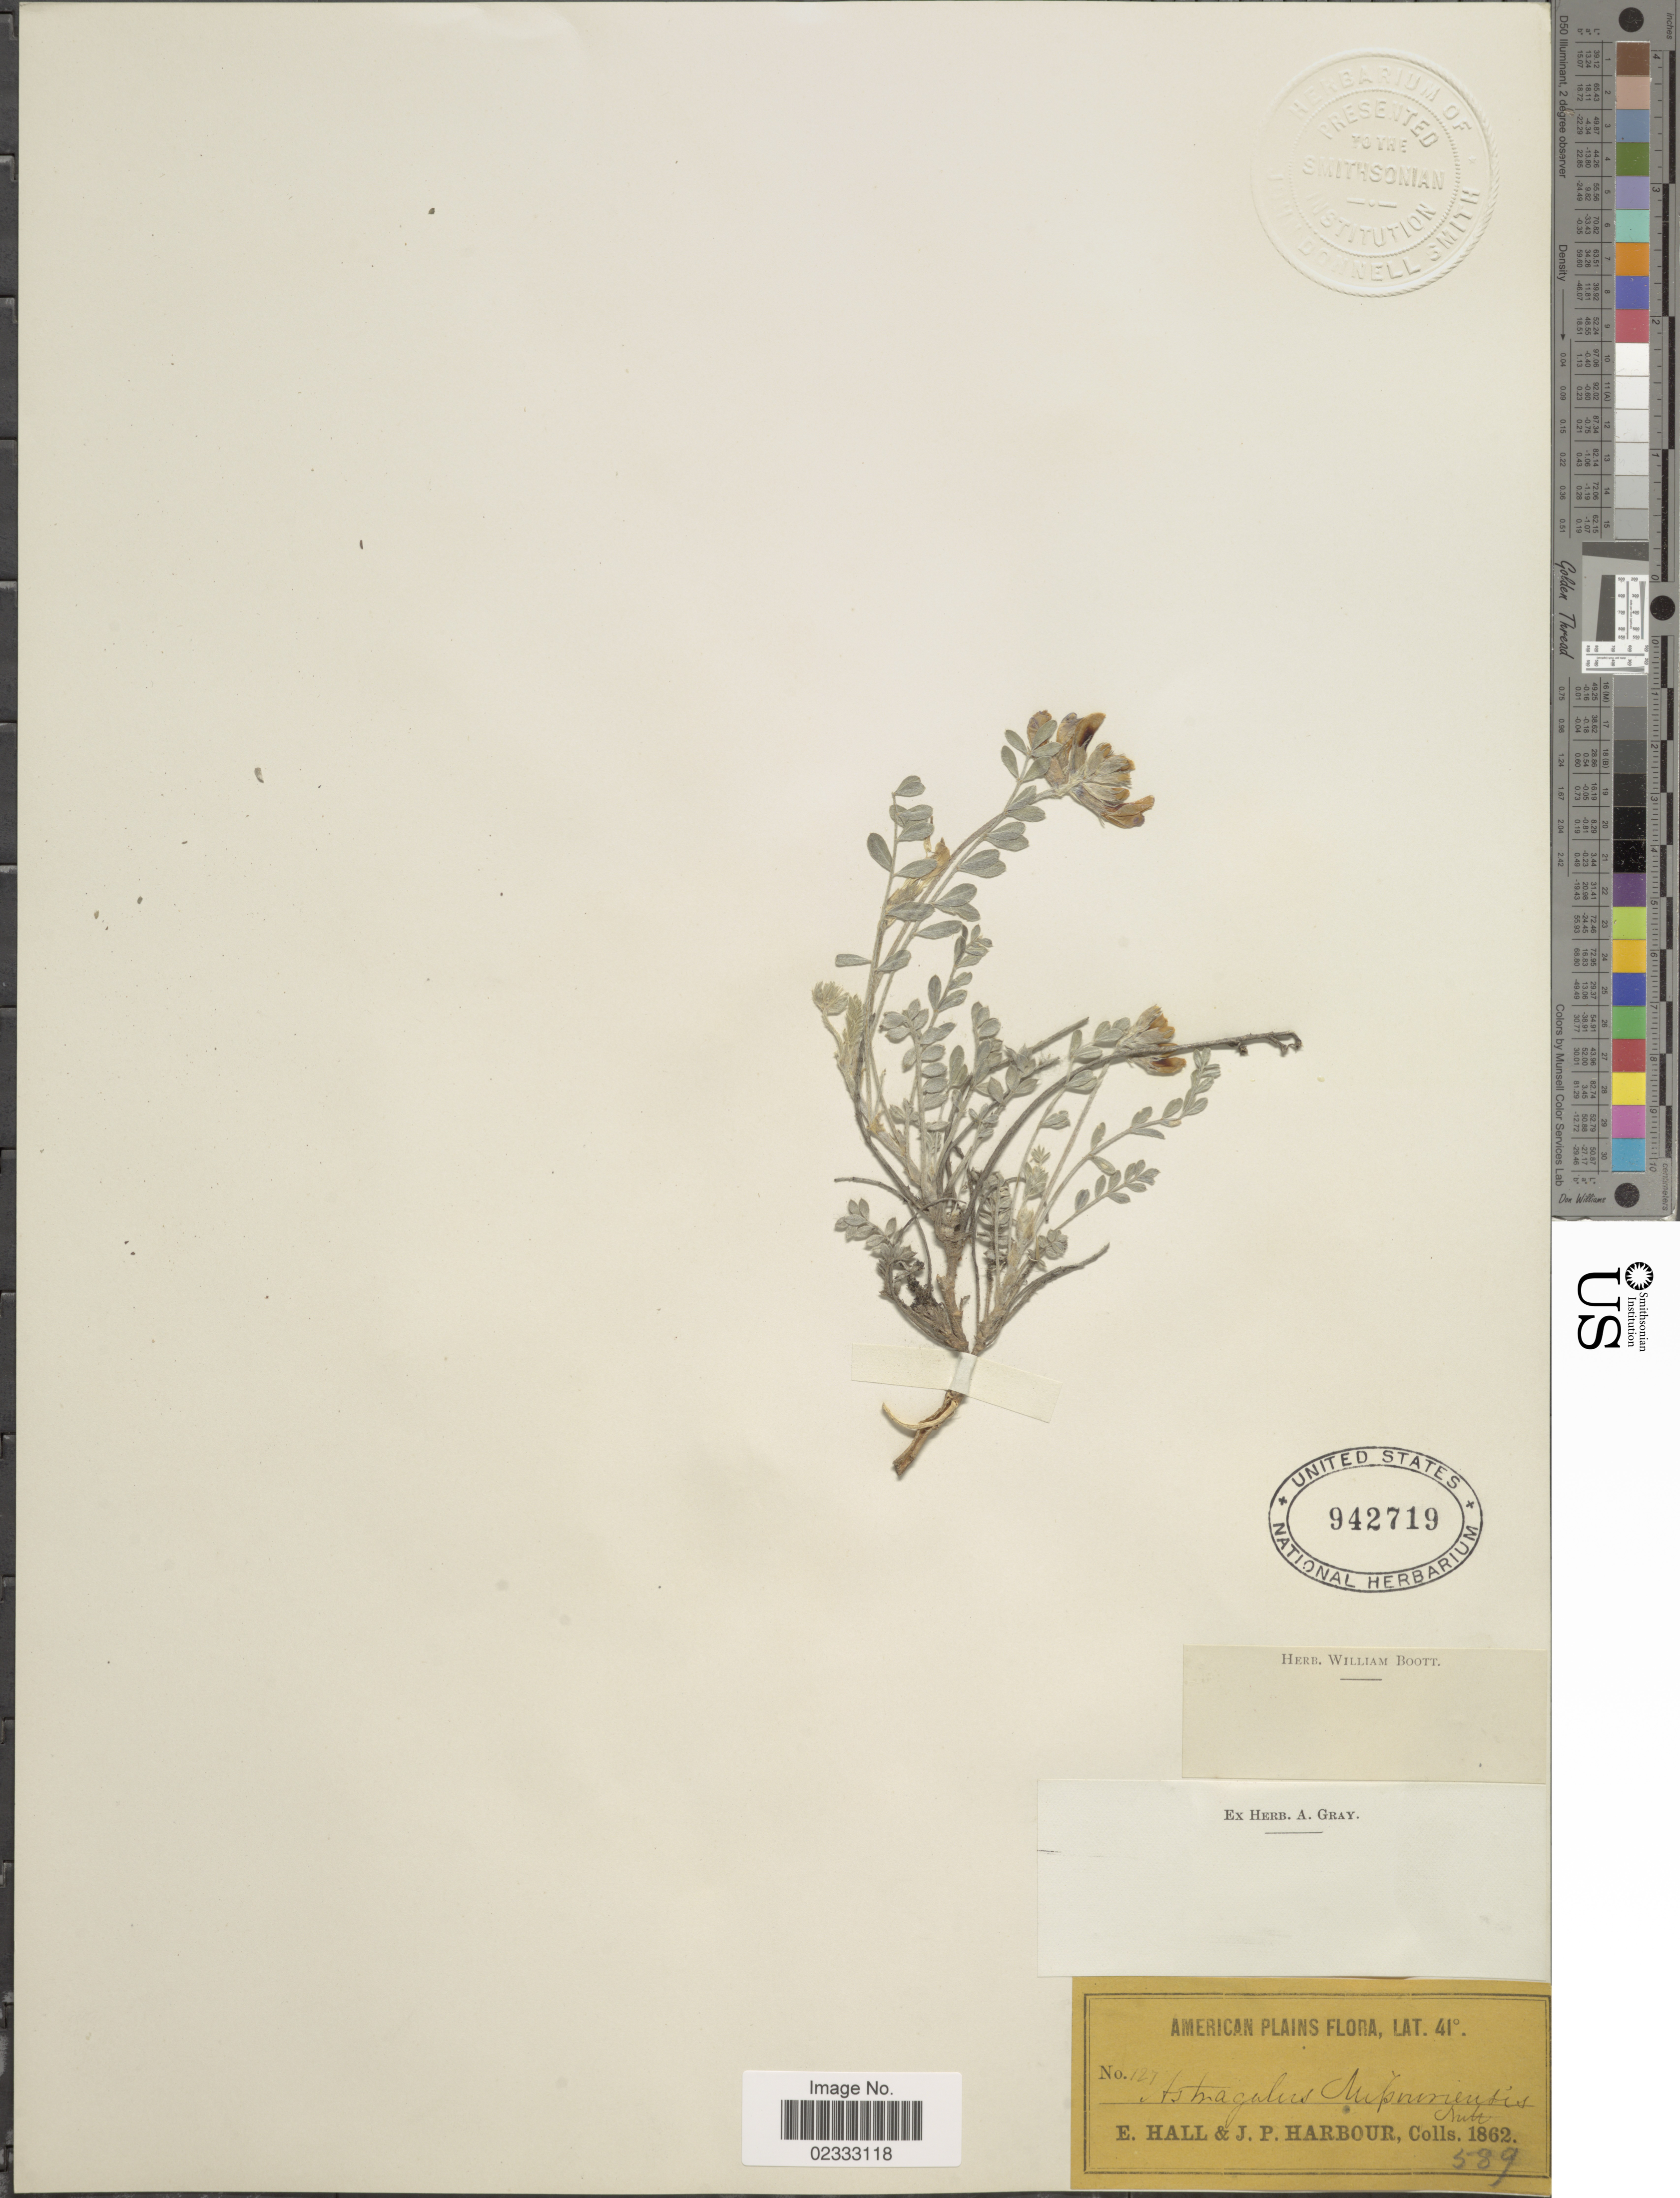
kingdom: Plantae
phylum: Tracheophyta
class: Magnoliopsida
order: Fabales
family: Fabaceae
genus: Astragalus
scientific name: Astragalus missouriensis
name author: Nutt.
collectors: E. Hall & J. Harbour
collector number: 727*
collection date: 1862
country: United States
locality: American Plains.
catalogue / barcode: US 942719